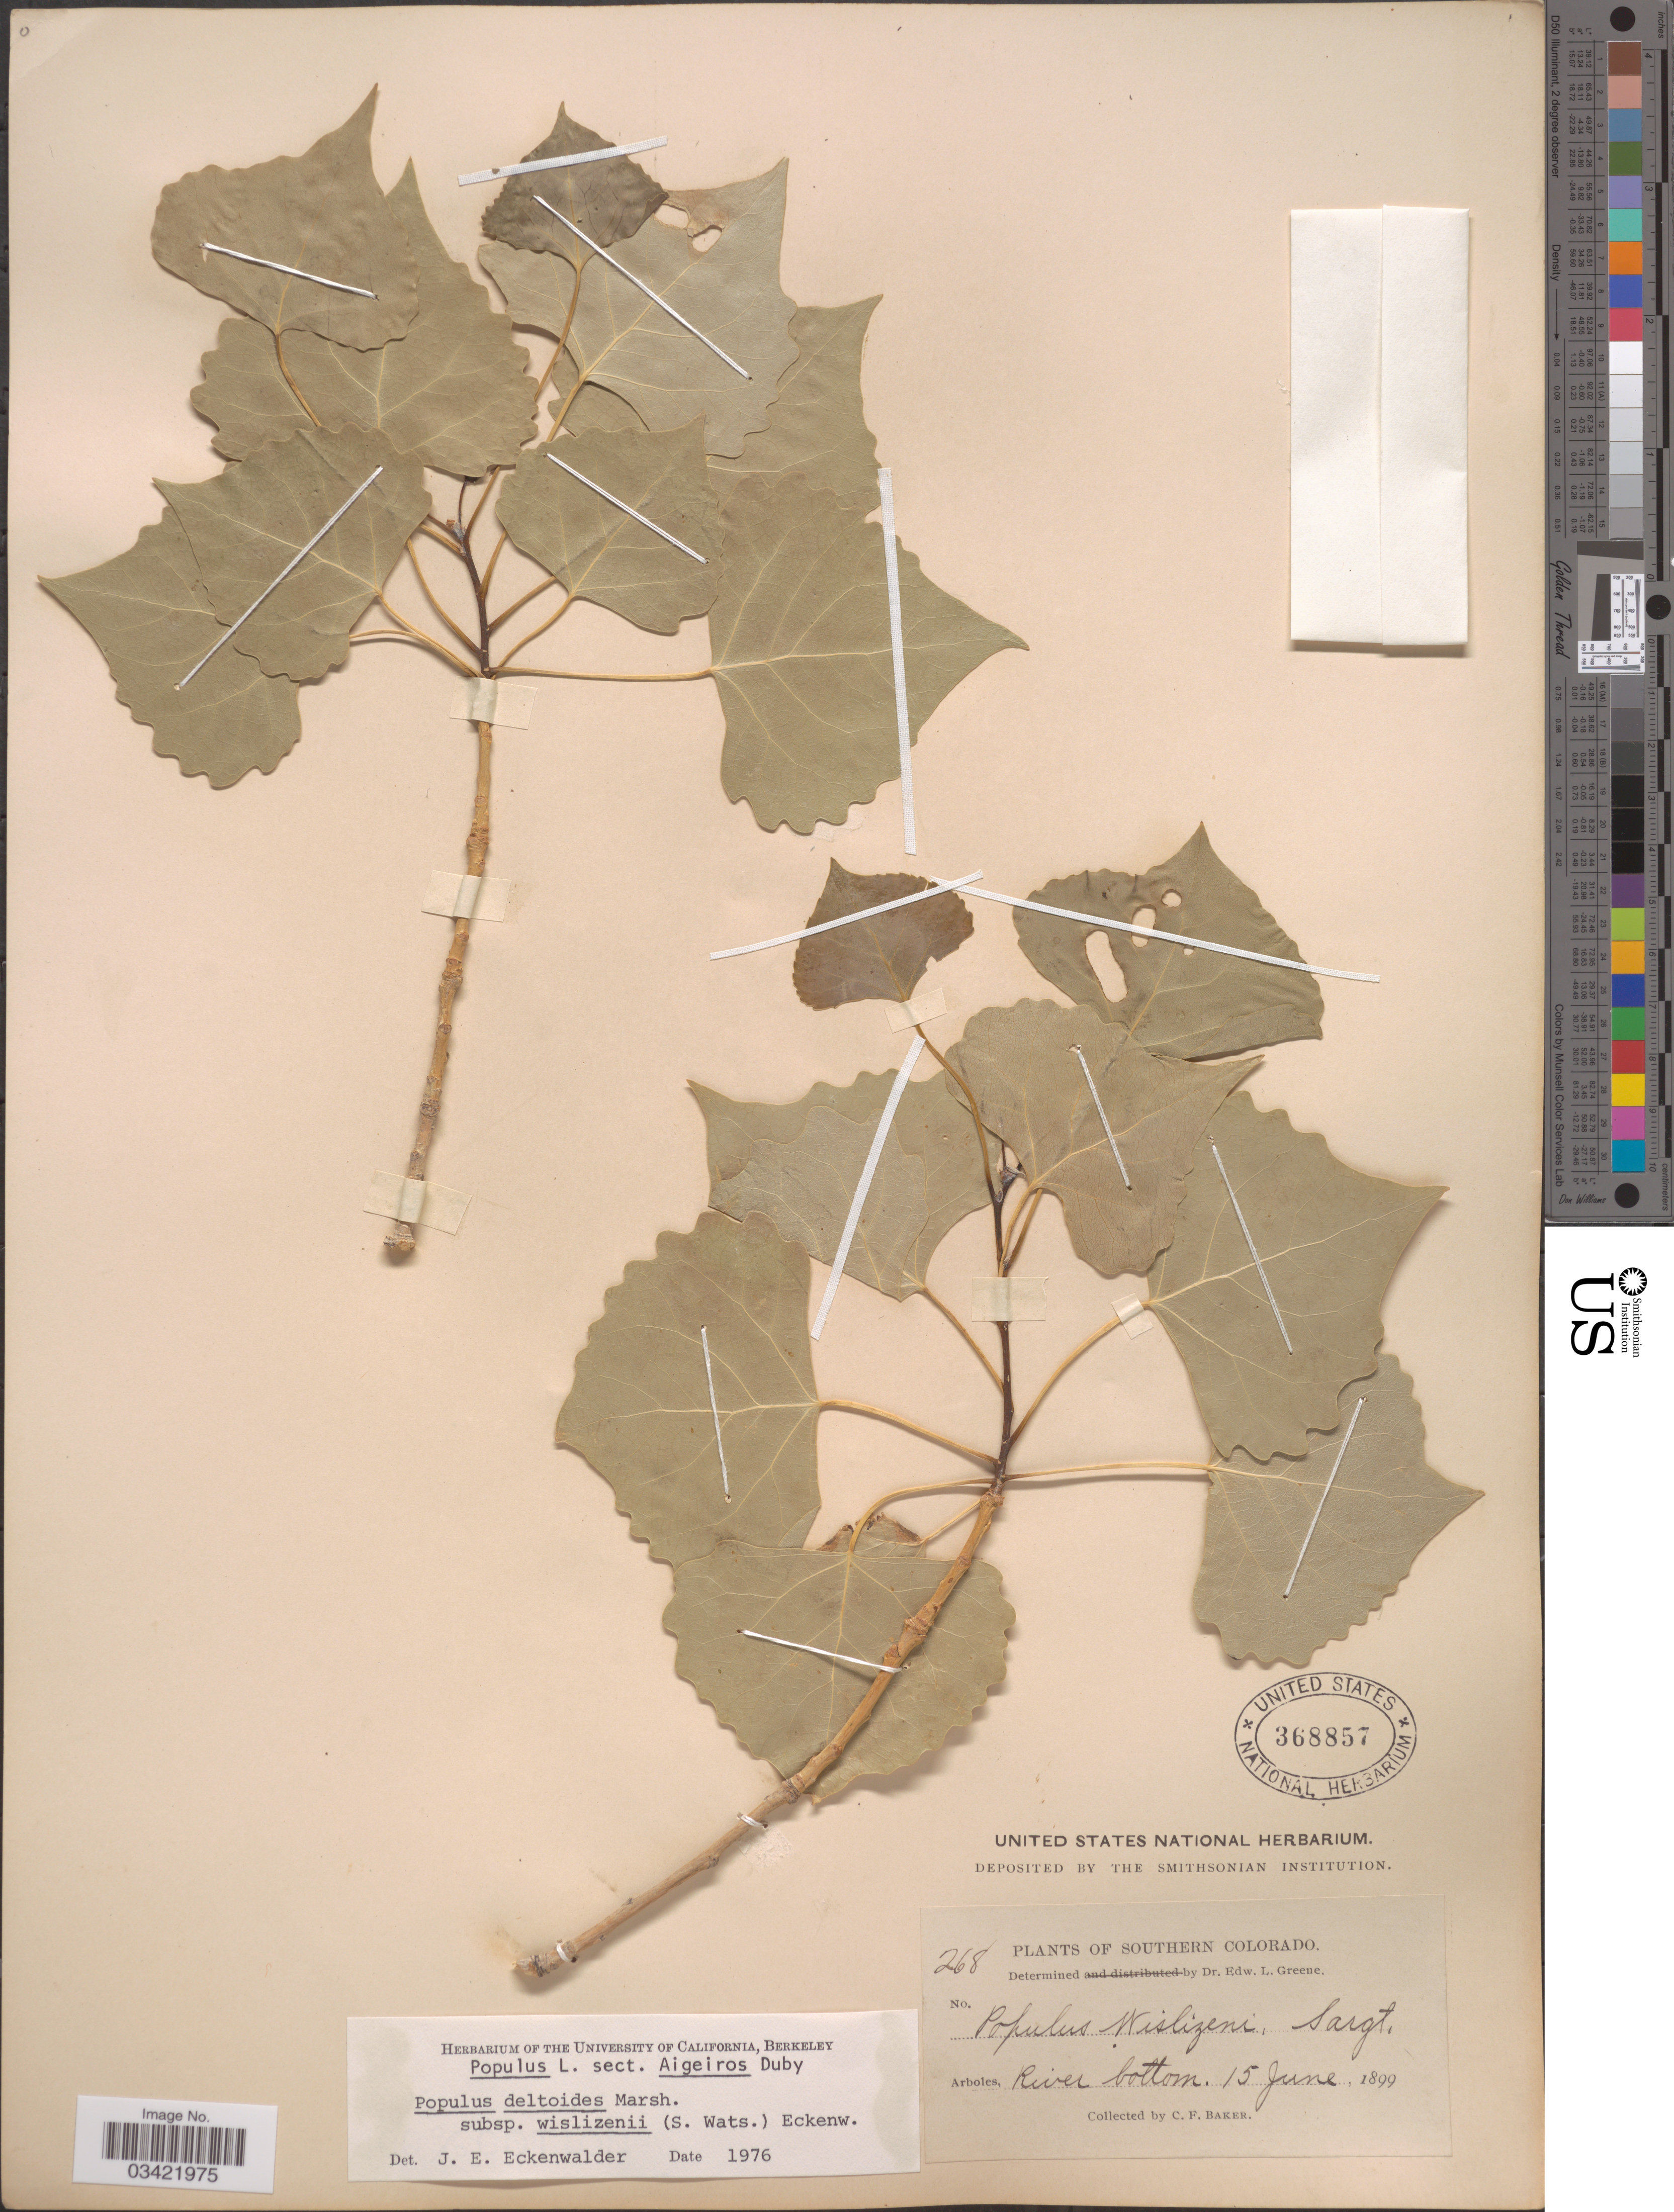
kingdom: Plantae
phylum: Tracheophyta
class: Magnoliopsida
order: Malpighiales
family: Salicaceae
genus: Populus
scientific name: Populus deltoides subsp. wislizeni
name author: (S. Watson) Eckenw.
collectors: C. F. Baker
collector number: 268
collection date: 1899-06-15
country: United States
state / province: Colorado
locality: Southern Colorado. Arboles, River bottom.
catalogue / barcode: US 368857